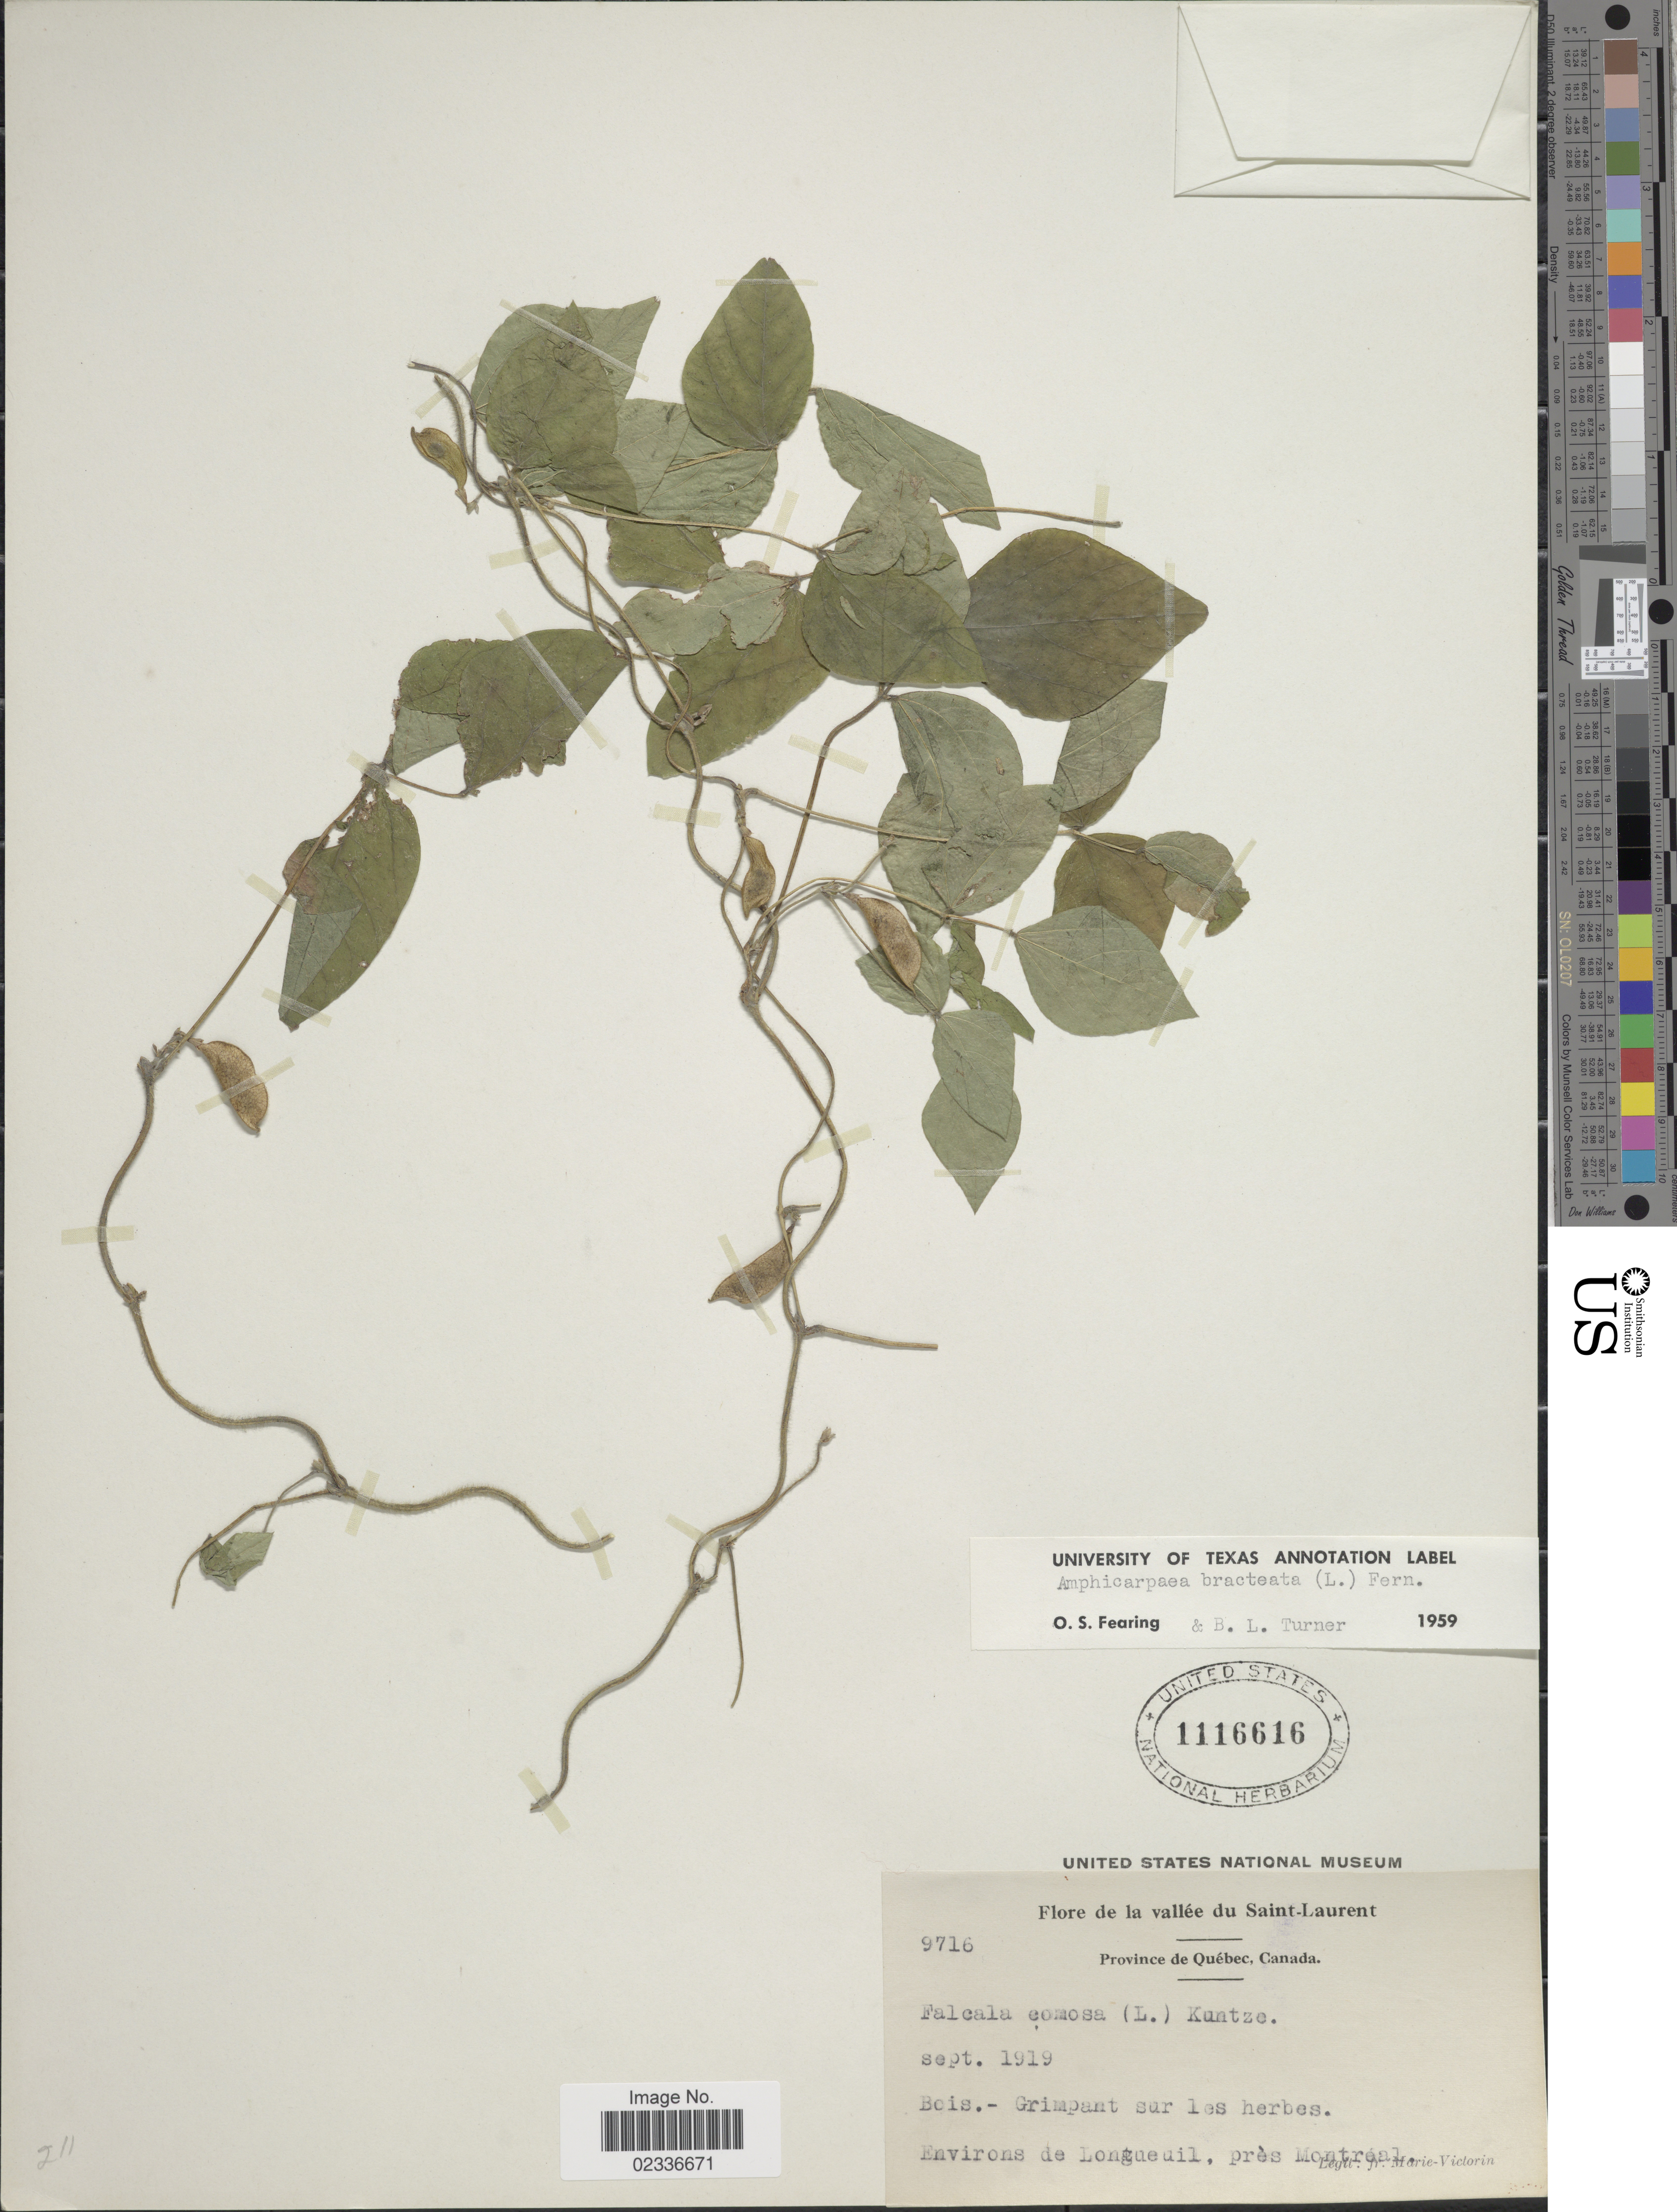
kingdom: Plantae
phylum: Tracheophyta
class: Magnoliopsida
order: Fabales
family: Fabaceae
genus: Amphicarpaea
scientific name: Amphicarpaea bracteata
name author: (L.) Fernald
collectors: Fr. Marie-Victorin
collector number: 9716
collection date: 1919-09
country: Canada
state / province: Quebec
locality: De la valle du Saint-laurent, Bois., environs de Longuedill, pres Montreal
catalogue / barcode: US 1116616